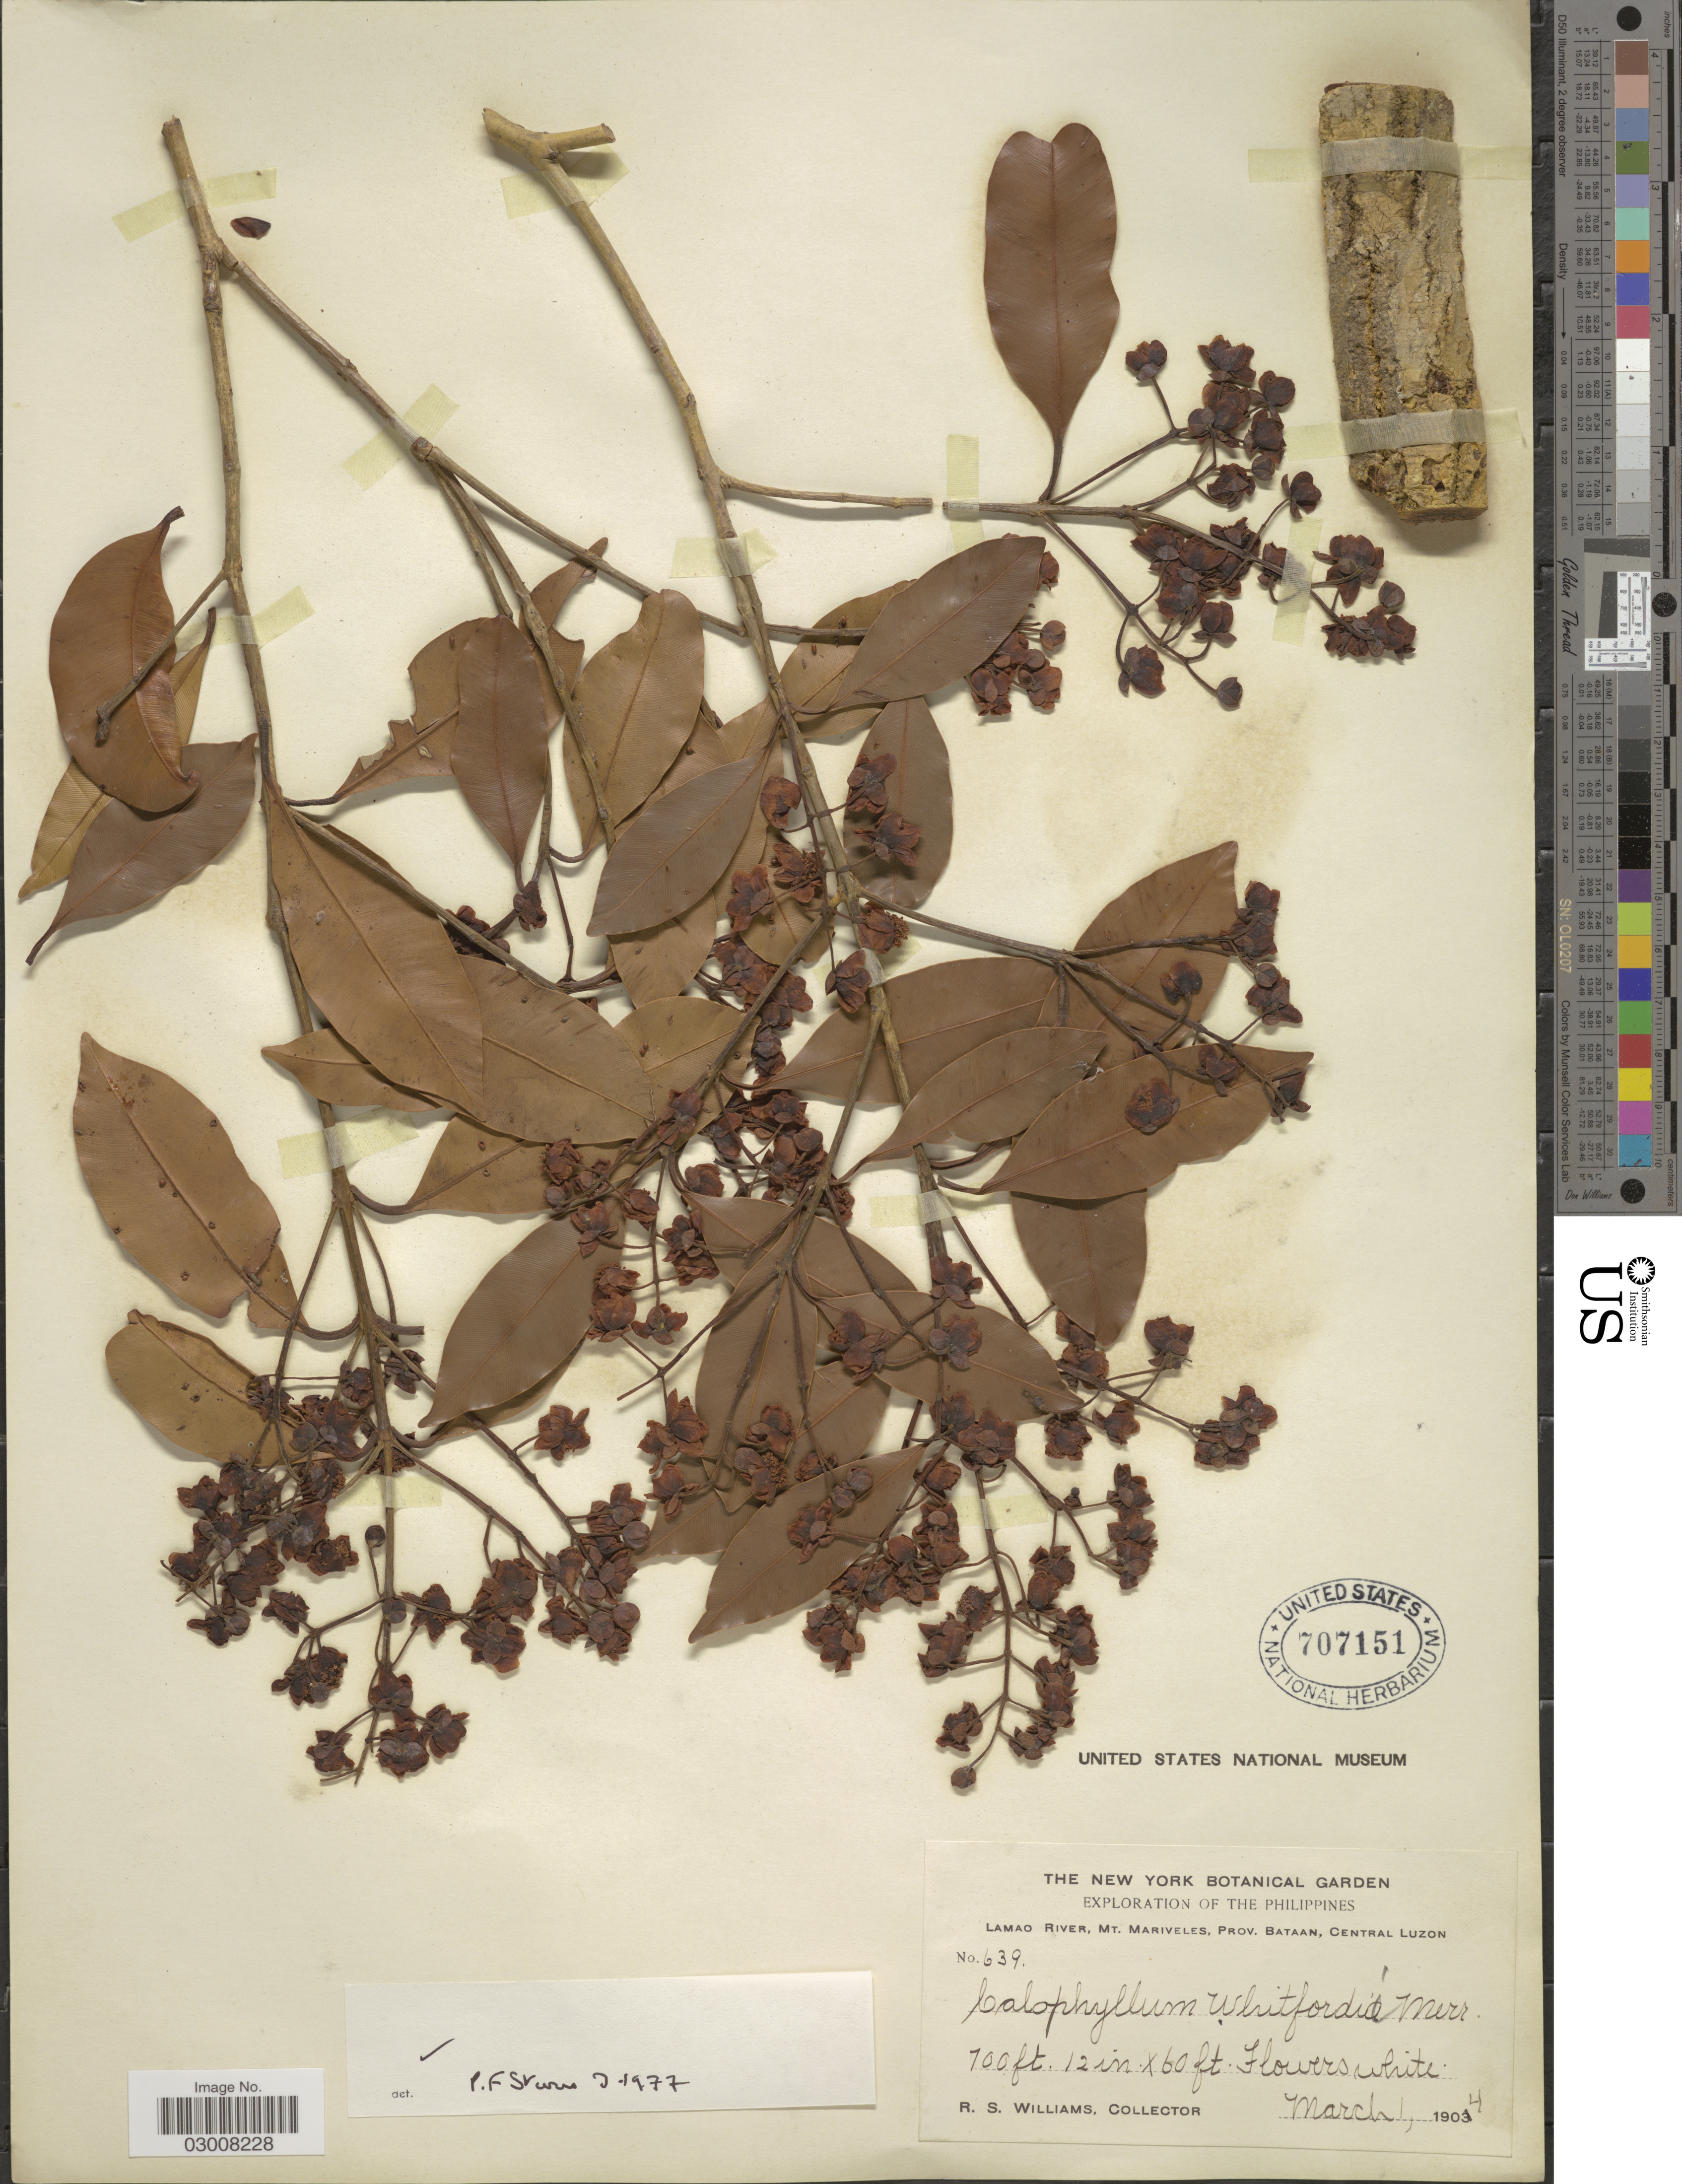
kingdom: Plantae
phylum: Tracheophyta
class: Magnoliopsida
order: Malpighiales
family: Calophyllaceae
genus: Calophyllum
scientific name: Calophyllum whitfordii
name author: Merr.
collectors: R. S. Williams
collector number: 639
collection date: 1904-03-01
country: Philippines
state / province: Central Luzon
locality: Lamao River, Mt. Mariveles, Prov. Bataan, Central Luzon.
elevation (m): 213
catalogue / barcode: US 707151